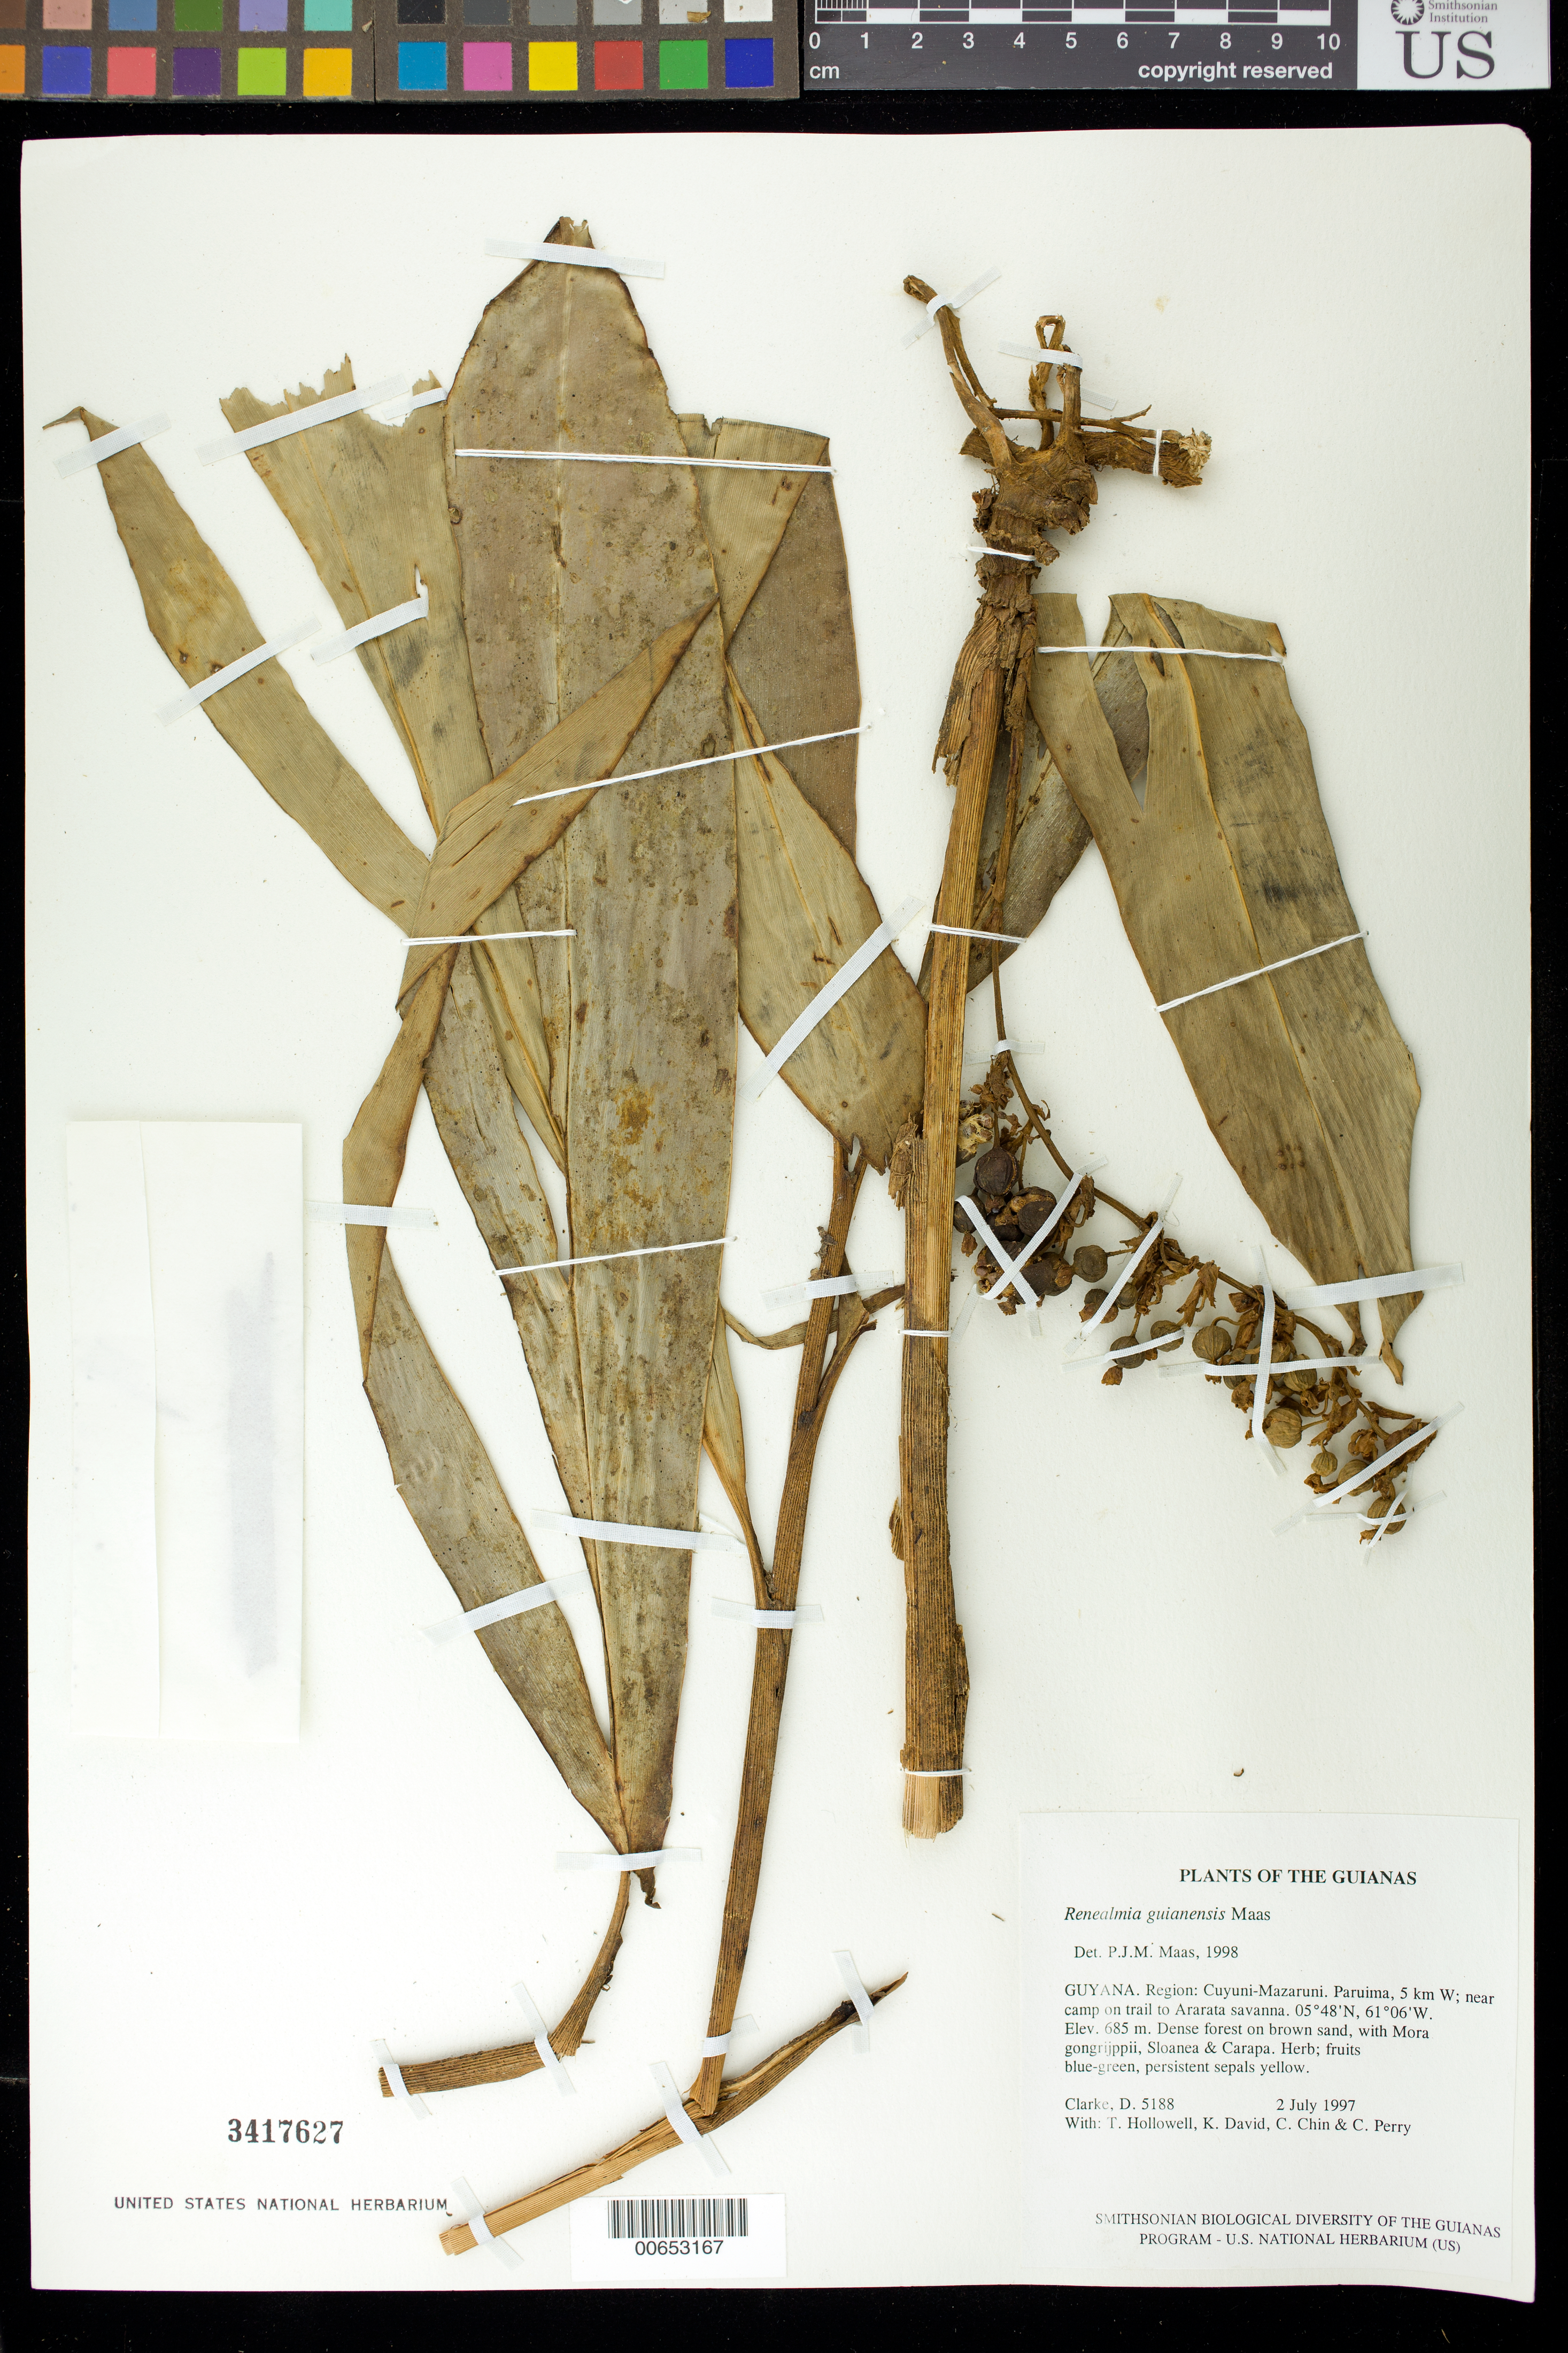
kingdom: Plantae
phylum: Tracheophyta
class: Liliopsida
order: Zingiberales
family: Zingiberaceae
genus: Renealmia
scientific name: Renealmia guianensis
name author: Maas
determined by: Maas, Paul J. M.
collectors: H. D. Clarke, T. Hollowell, K. David, C. Chin & C. Perry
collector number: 5188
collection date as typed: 2 July 1997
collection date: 1997-07-02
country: Guyana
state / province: Cuyuni-Mazaruni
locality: Paruima, 5 km W; near camp on trail to Ararata savanna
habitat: Dense forest on brown sand, with Mora gongrijppii, Sloanea & Carapa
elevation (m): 685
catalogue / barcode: US 3417627